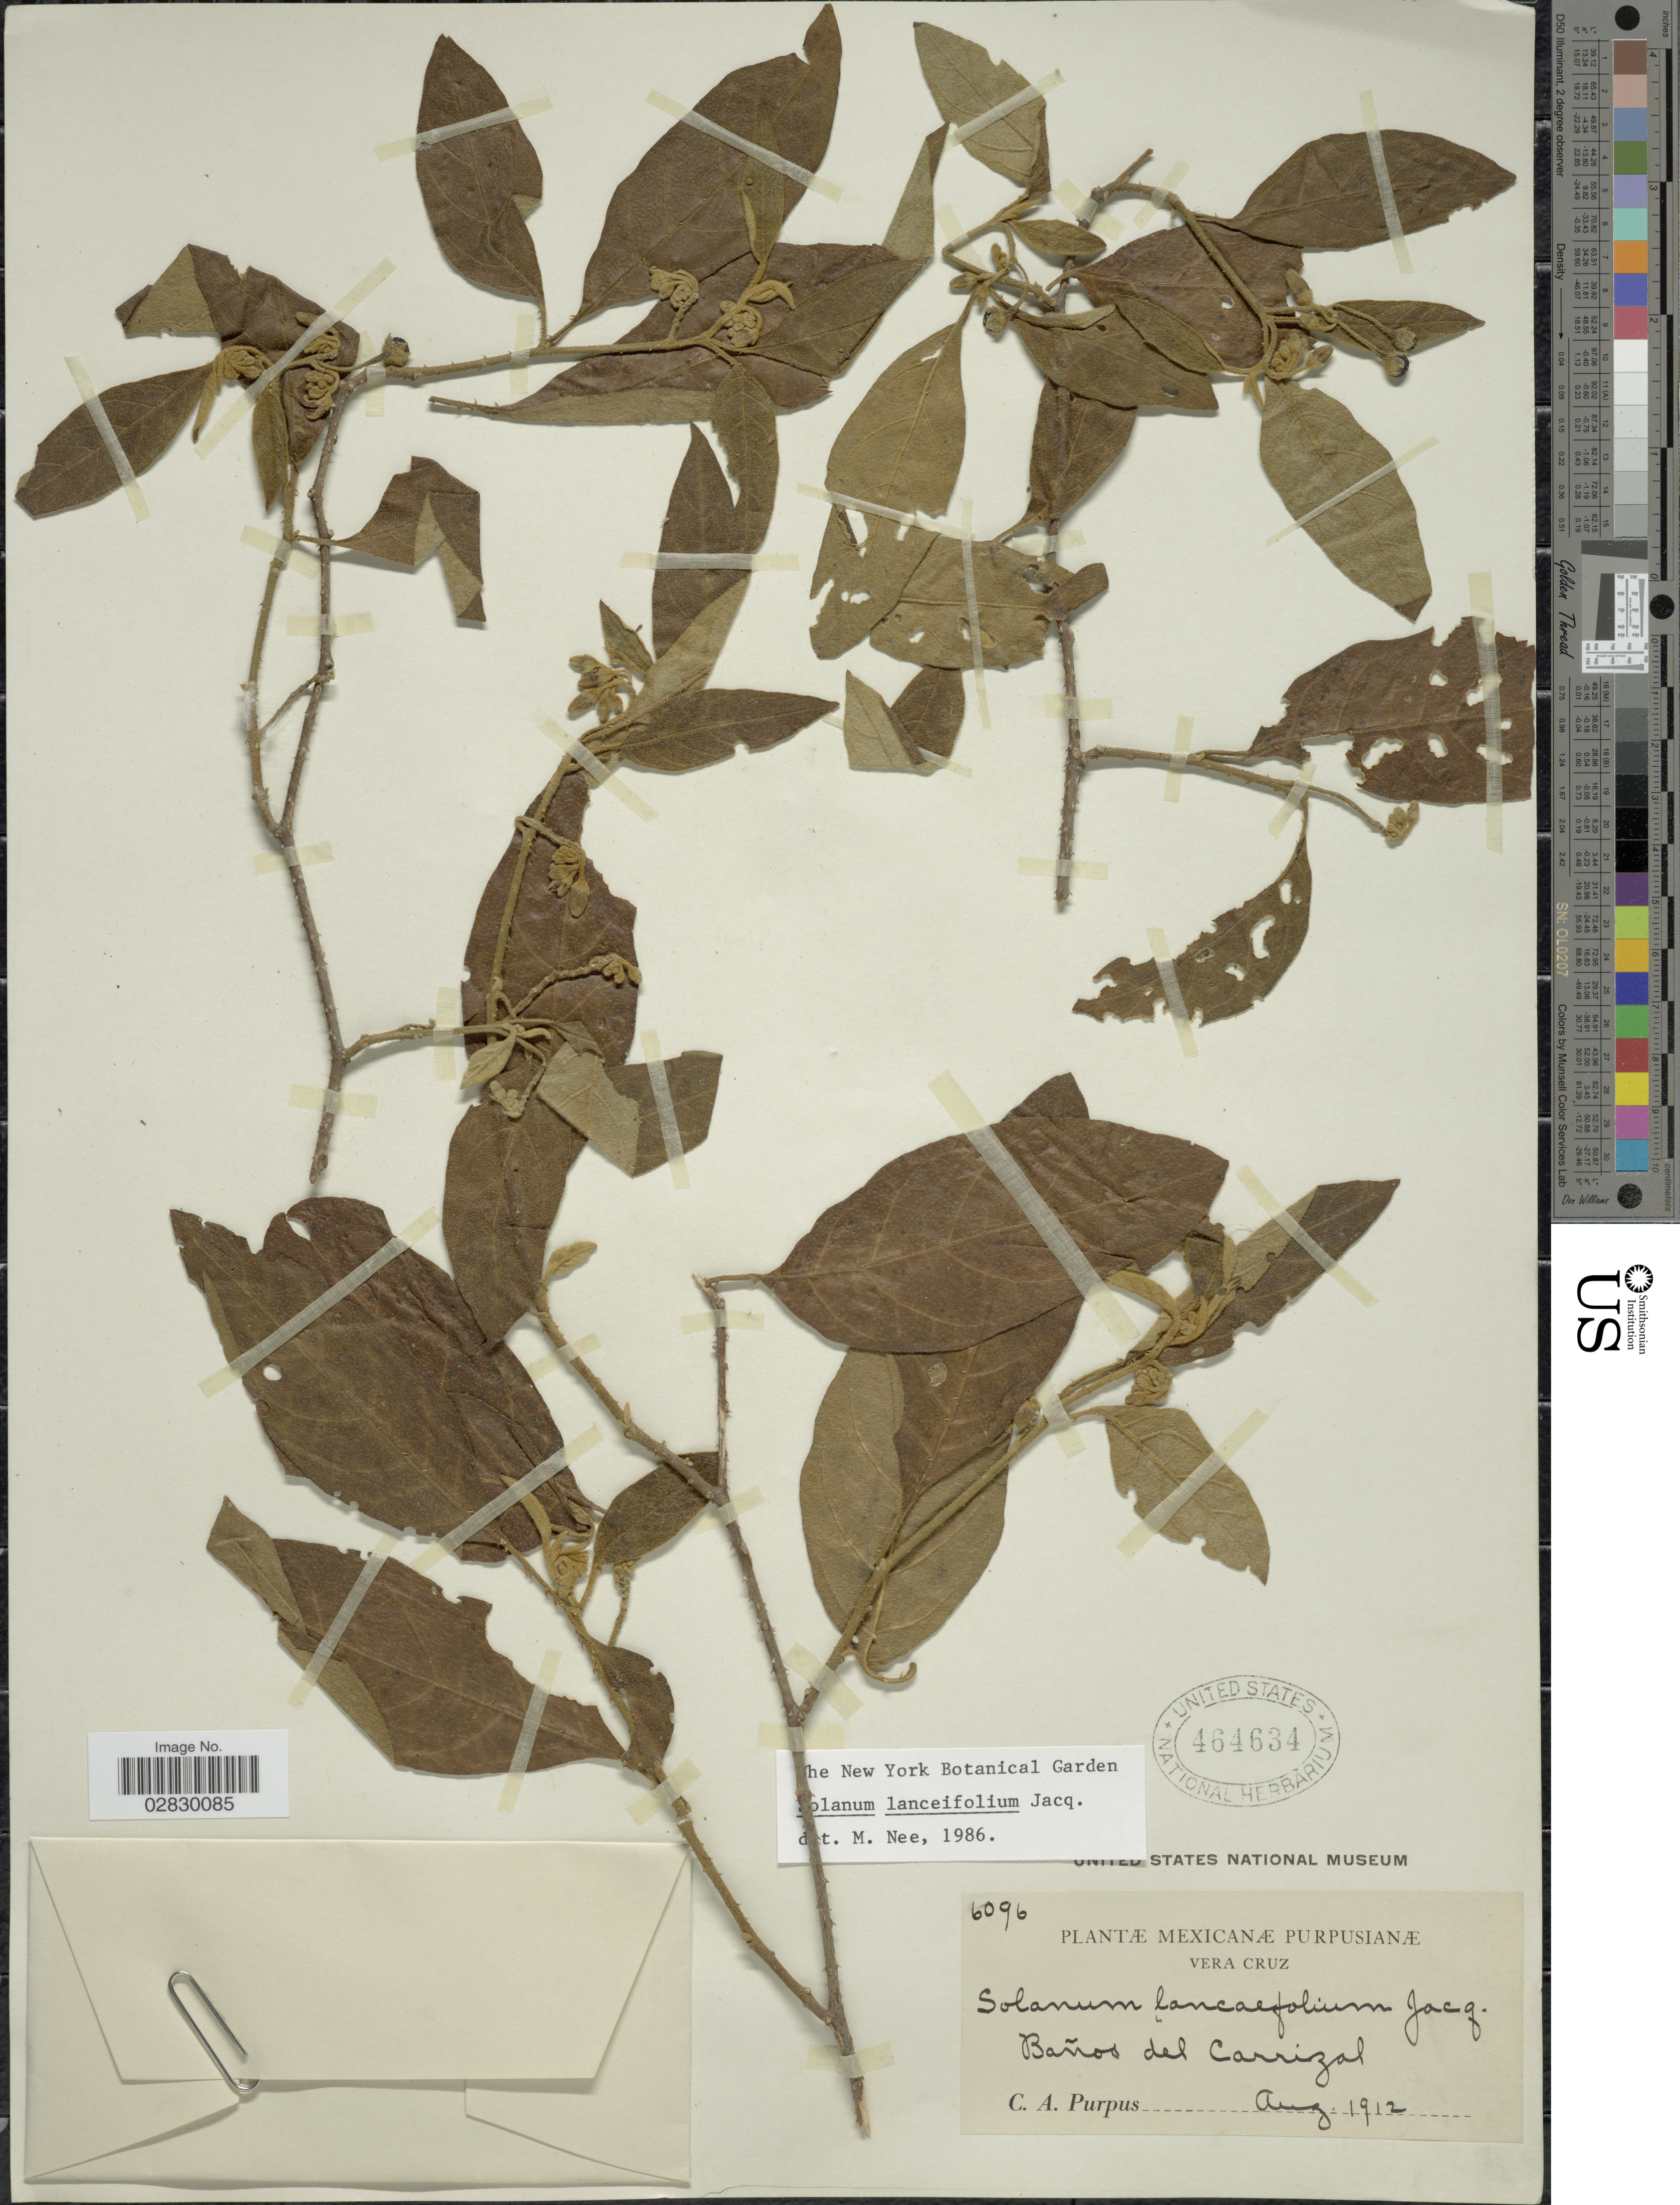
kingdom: Plantae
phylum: Tracheophyta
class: Magnoliopsida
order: Solanales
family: Solanaceae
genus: Solanum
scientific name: Solanum lanceifolium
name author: Jacq.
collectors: C. A. Purpus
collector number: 6096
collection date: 1912-08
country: Mexico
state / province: Veracruz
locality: Vera Cruz. Baños del Carrizal.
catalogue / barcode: US 464634